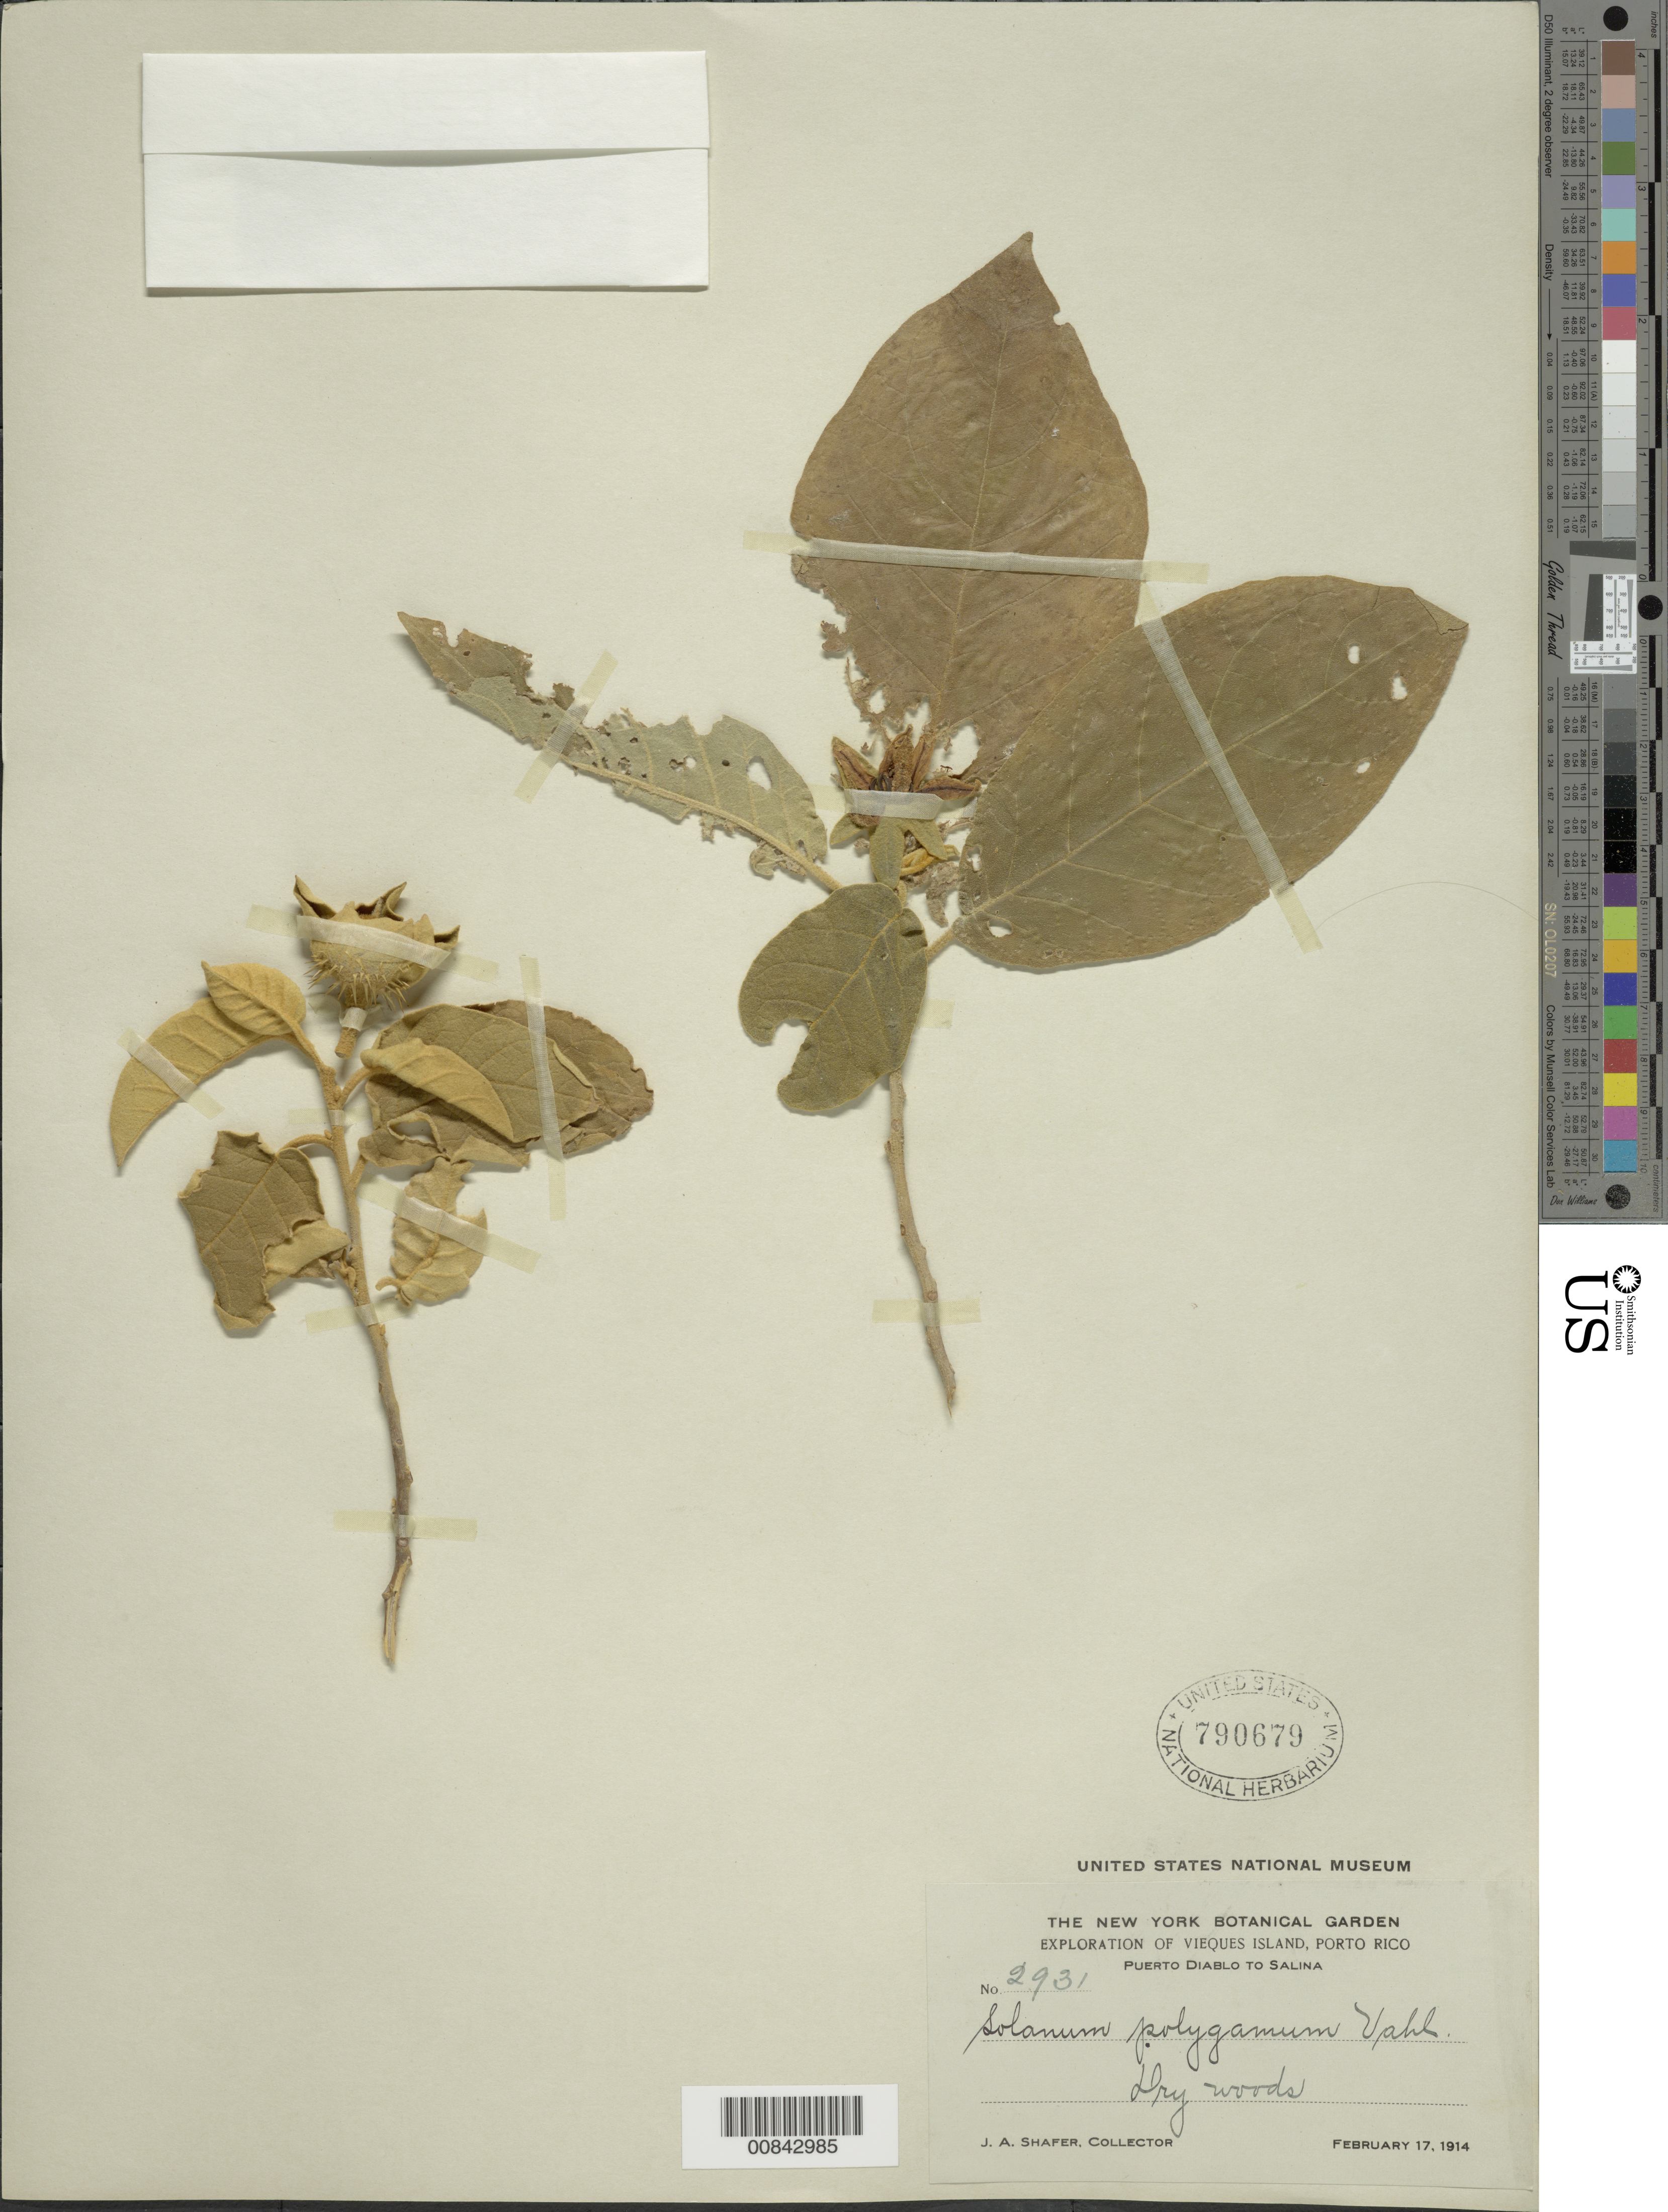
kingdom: Plantae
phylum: Tracheophyta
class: Magnoliopsida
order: Solanales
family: Solanaceae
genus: Solanum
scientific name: Solanum polygamum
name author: Vahl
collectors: J. A. Shafer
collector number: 2931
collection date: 1914-02-17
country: Puerto Rico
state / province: Vieques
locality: Vieques Island, Porto Rico, Puerto Diablo to Salina.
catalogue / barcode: US 790679